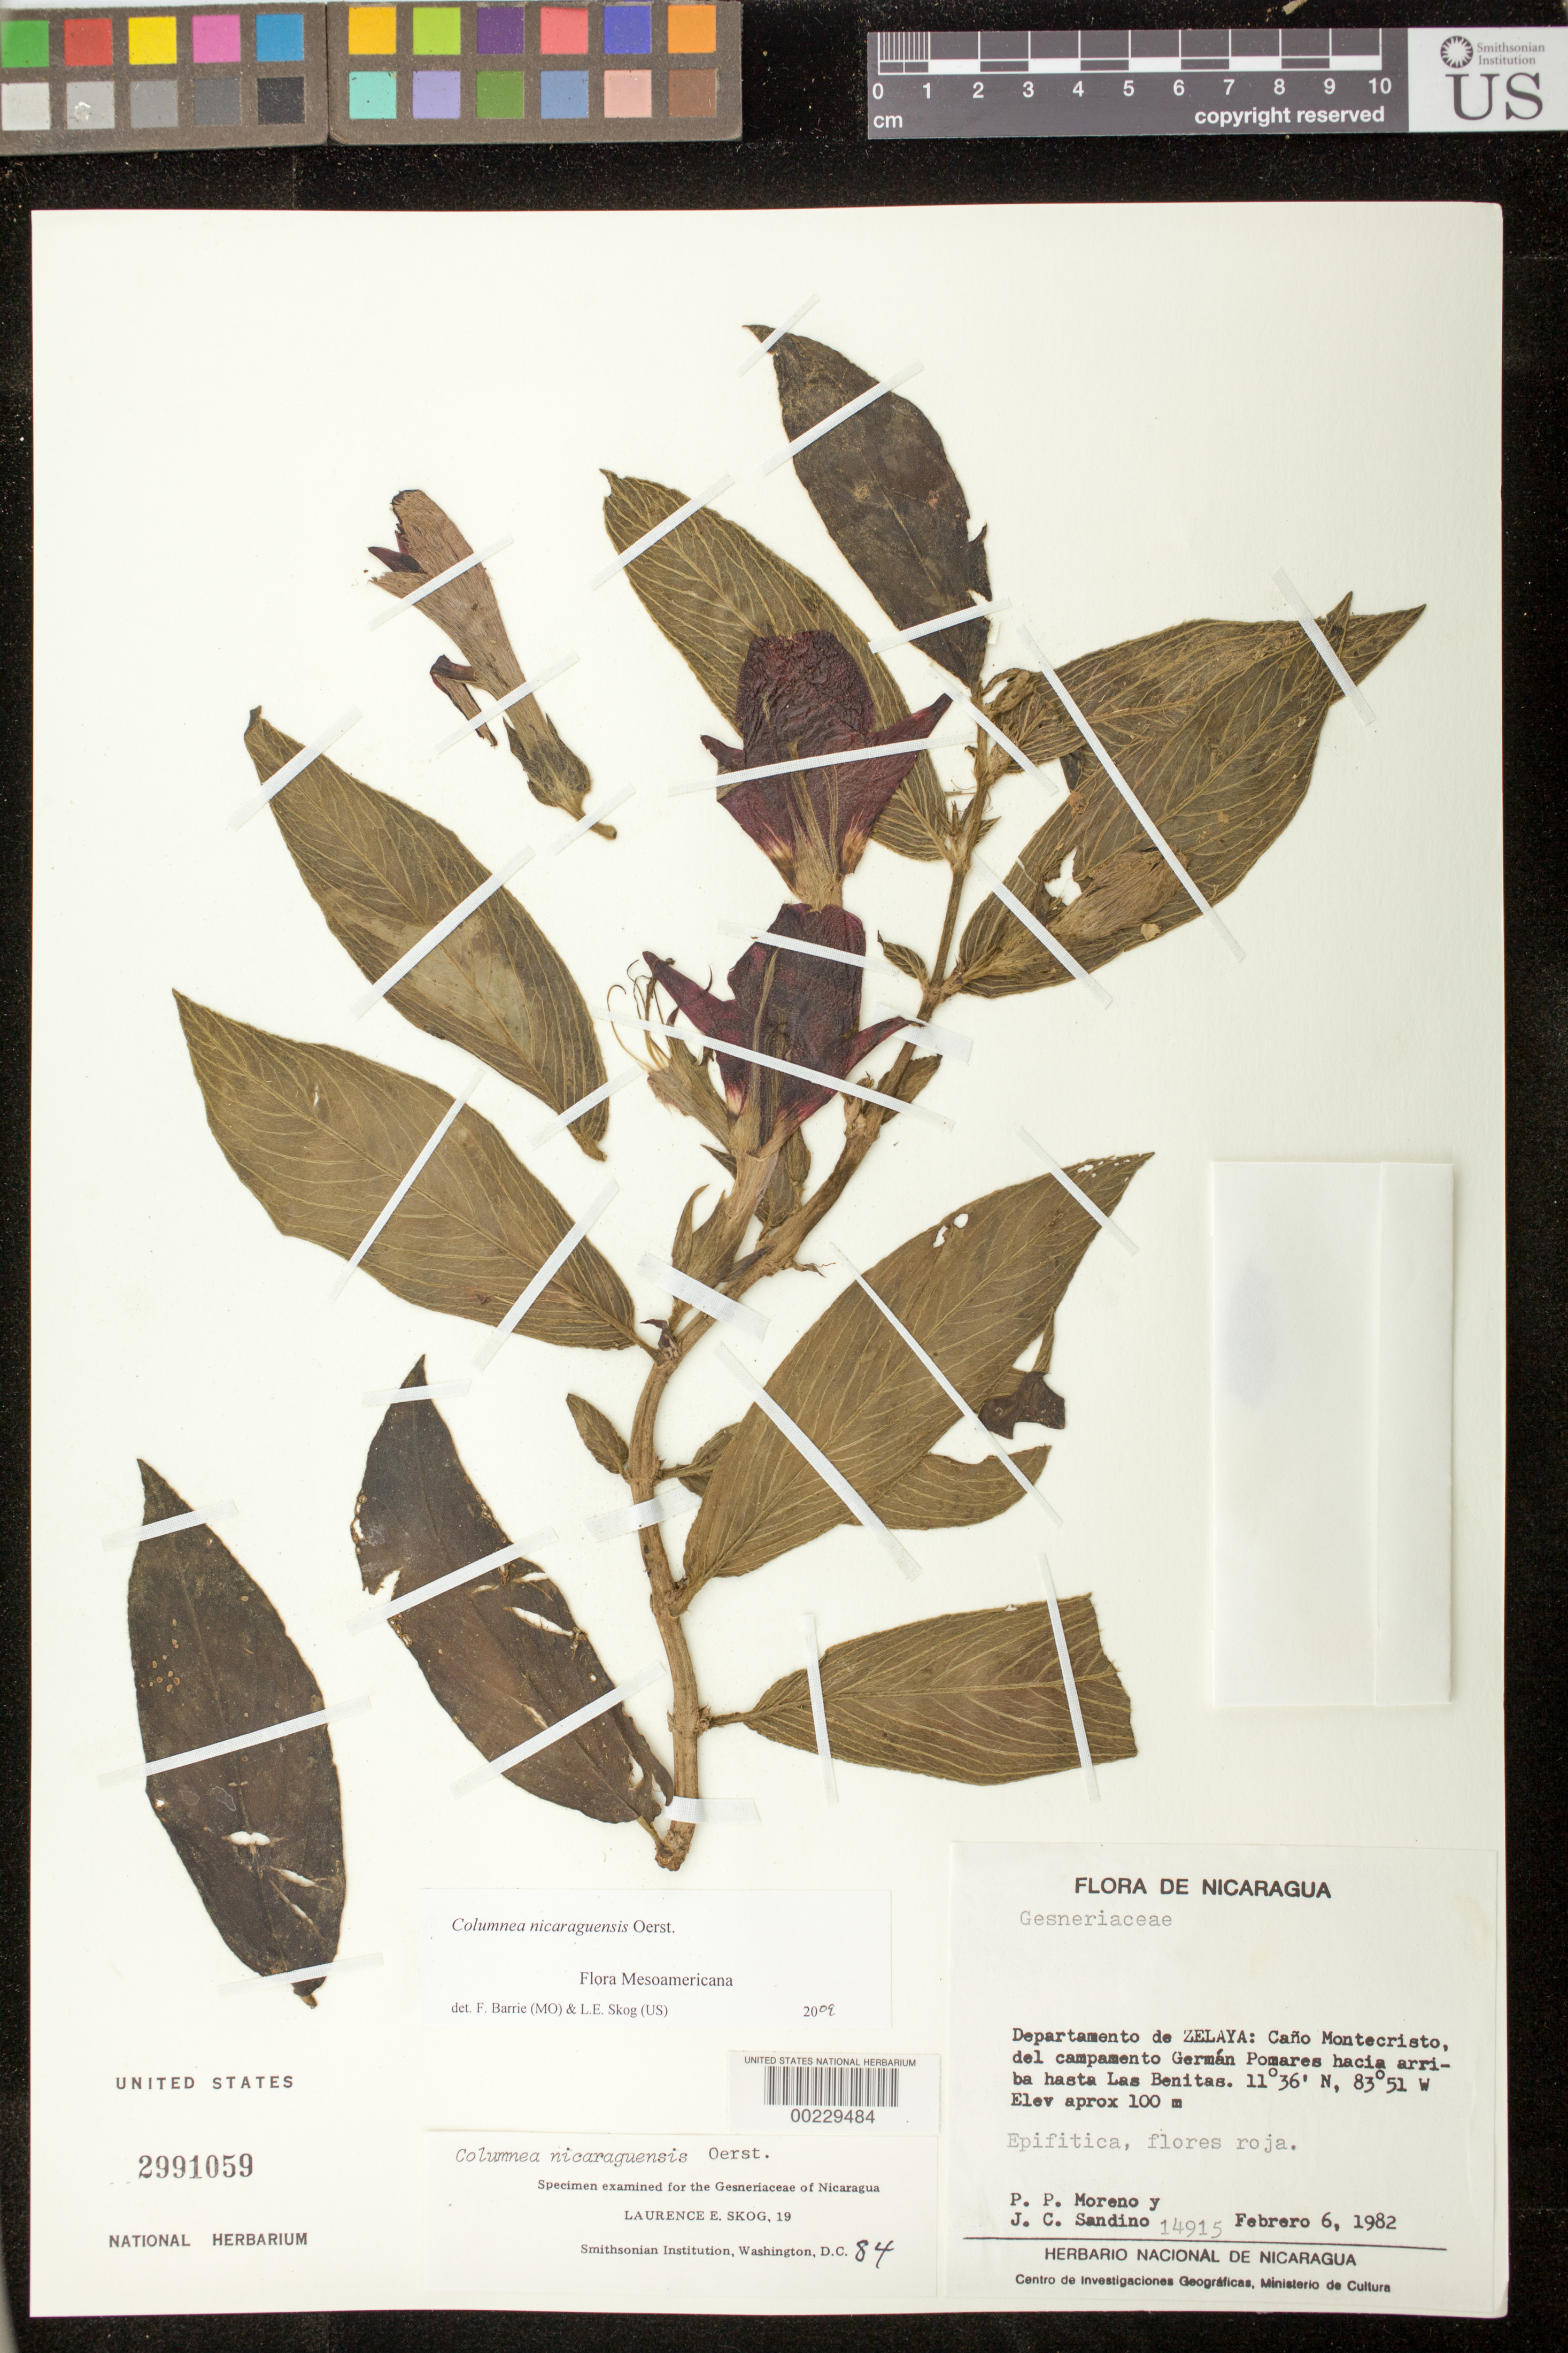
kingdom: Plantae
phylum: Tracheophyta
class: Magnoliopsida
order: Lamiales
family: Gesneriaceae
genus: Columnea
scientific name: Columnea nicaraguensis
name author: Oerst.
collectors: P. Moreno & J. Sandino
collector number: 14915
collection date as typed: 06 Feb 1982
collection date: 1982-02-06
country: Nicaragua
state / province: Atlántico Sur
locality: Cano Montecristo, from German Pomares camp near Las Benitas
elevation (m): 100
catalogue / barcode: US 2991059